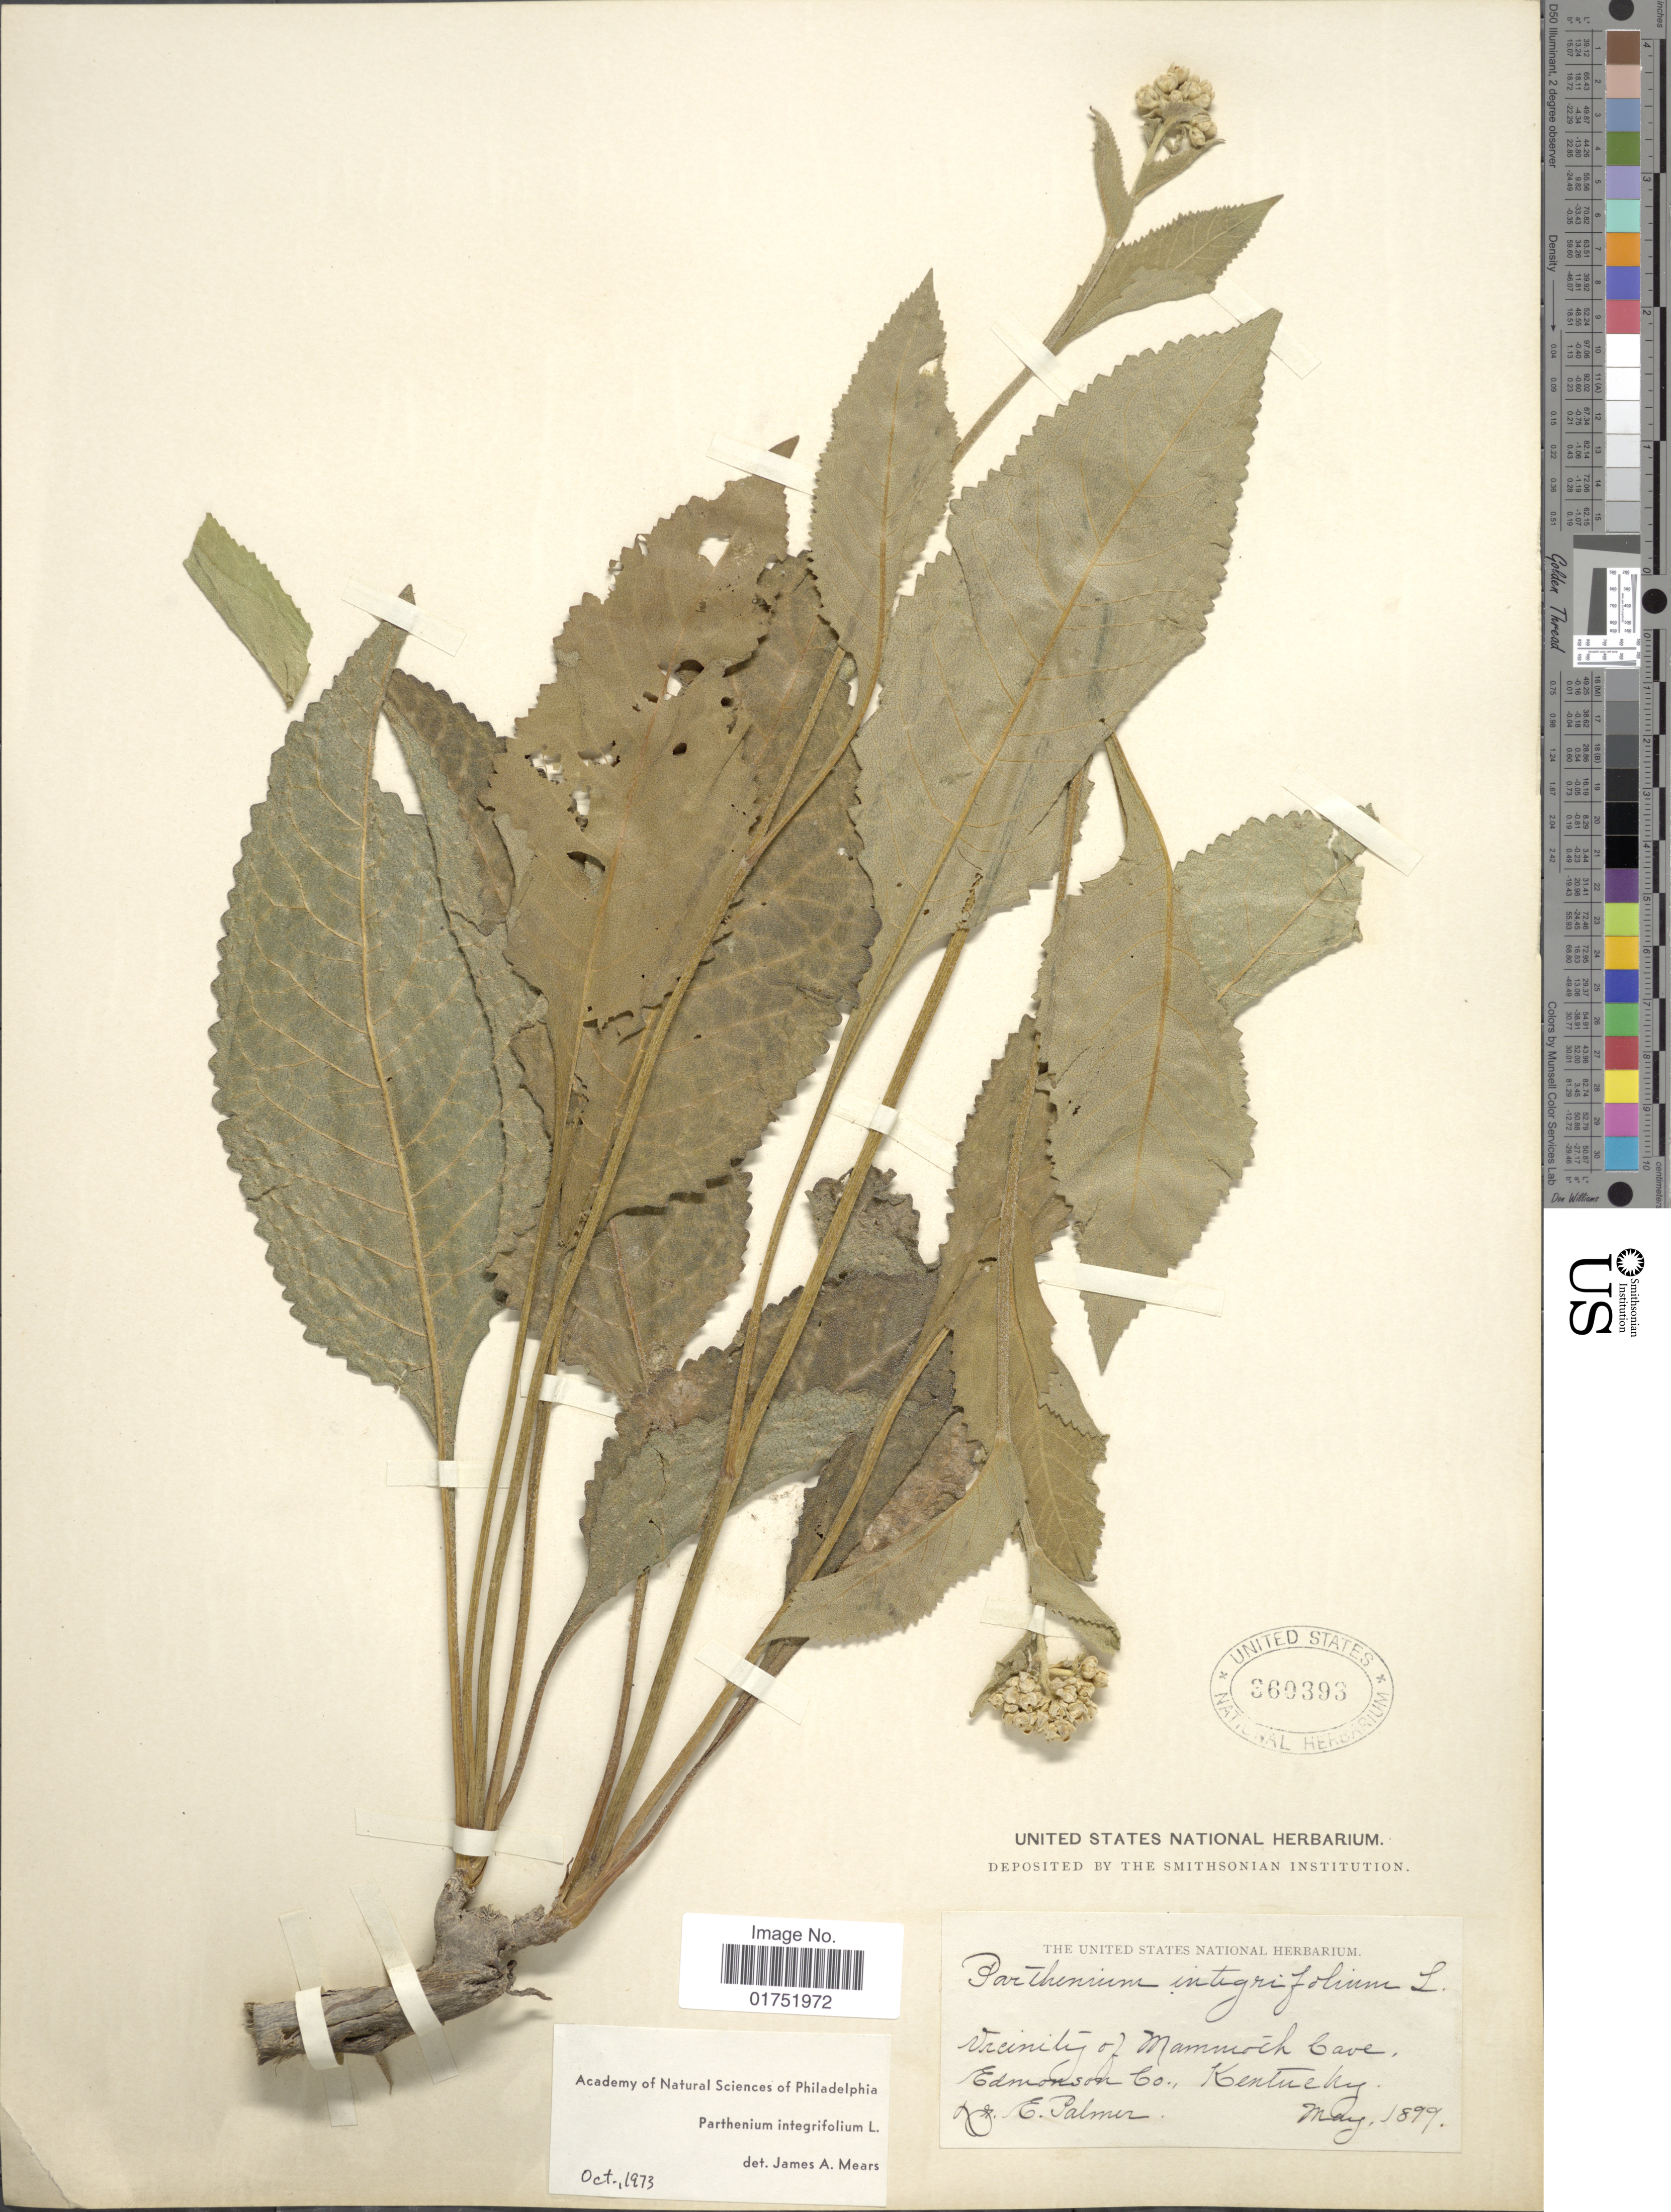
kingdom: Plantae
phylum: Tracheophyta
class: Magnoliopsida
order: Asterales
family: Asteraceae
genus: Parthenium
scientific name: Parthenium integrifolium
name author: L.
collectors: E. Palmer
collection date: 1899-05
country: United States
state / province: Kentucky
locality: Vicinity of Mammoth Cave, Edmonson Co.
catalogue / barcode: US 360393